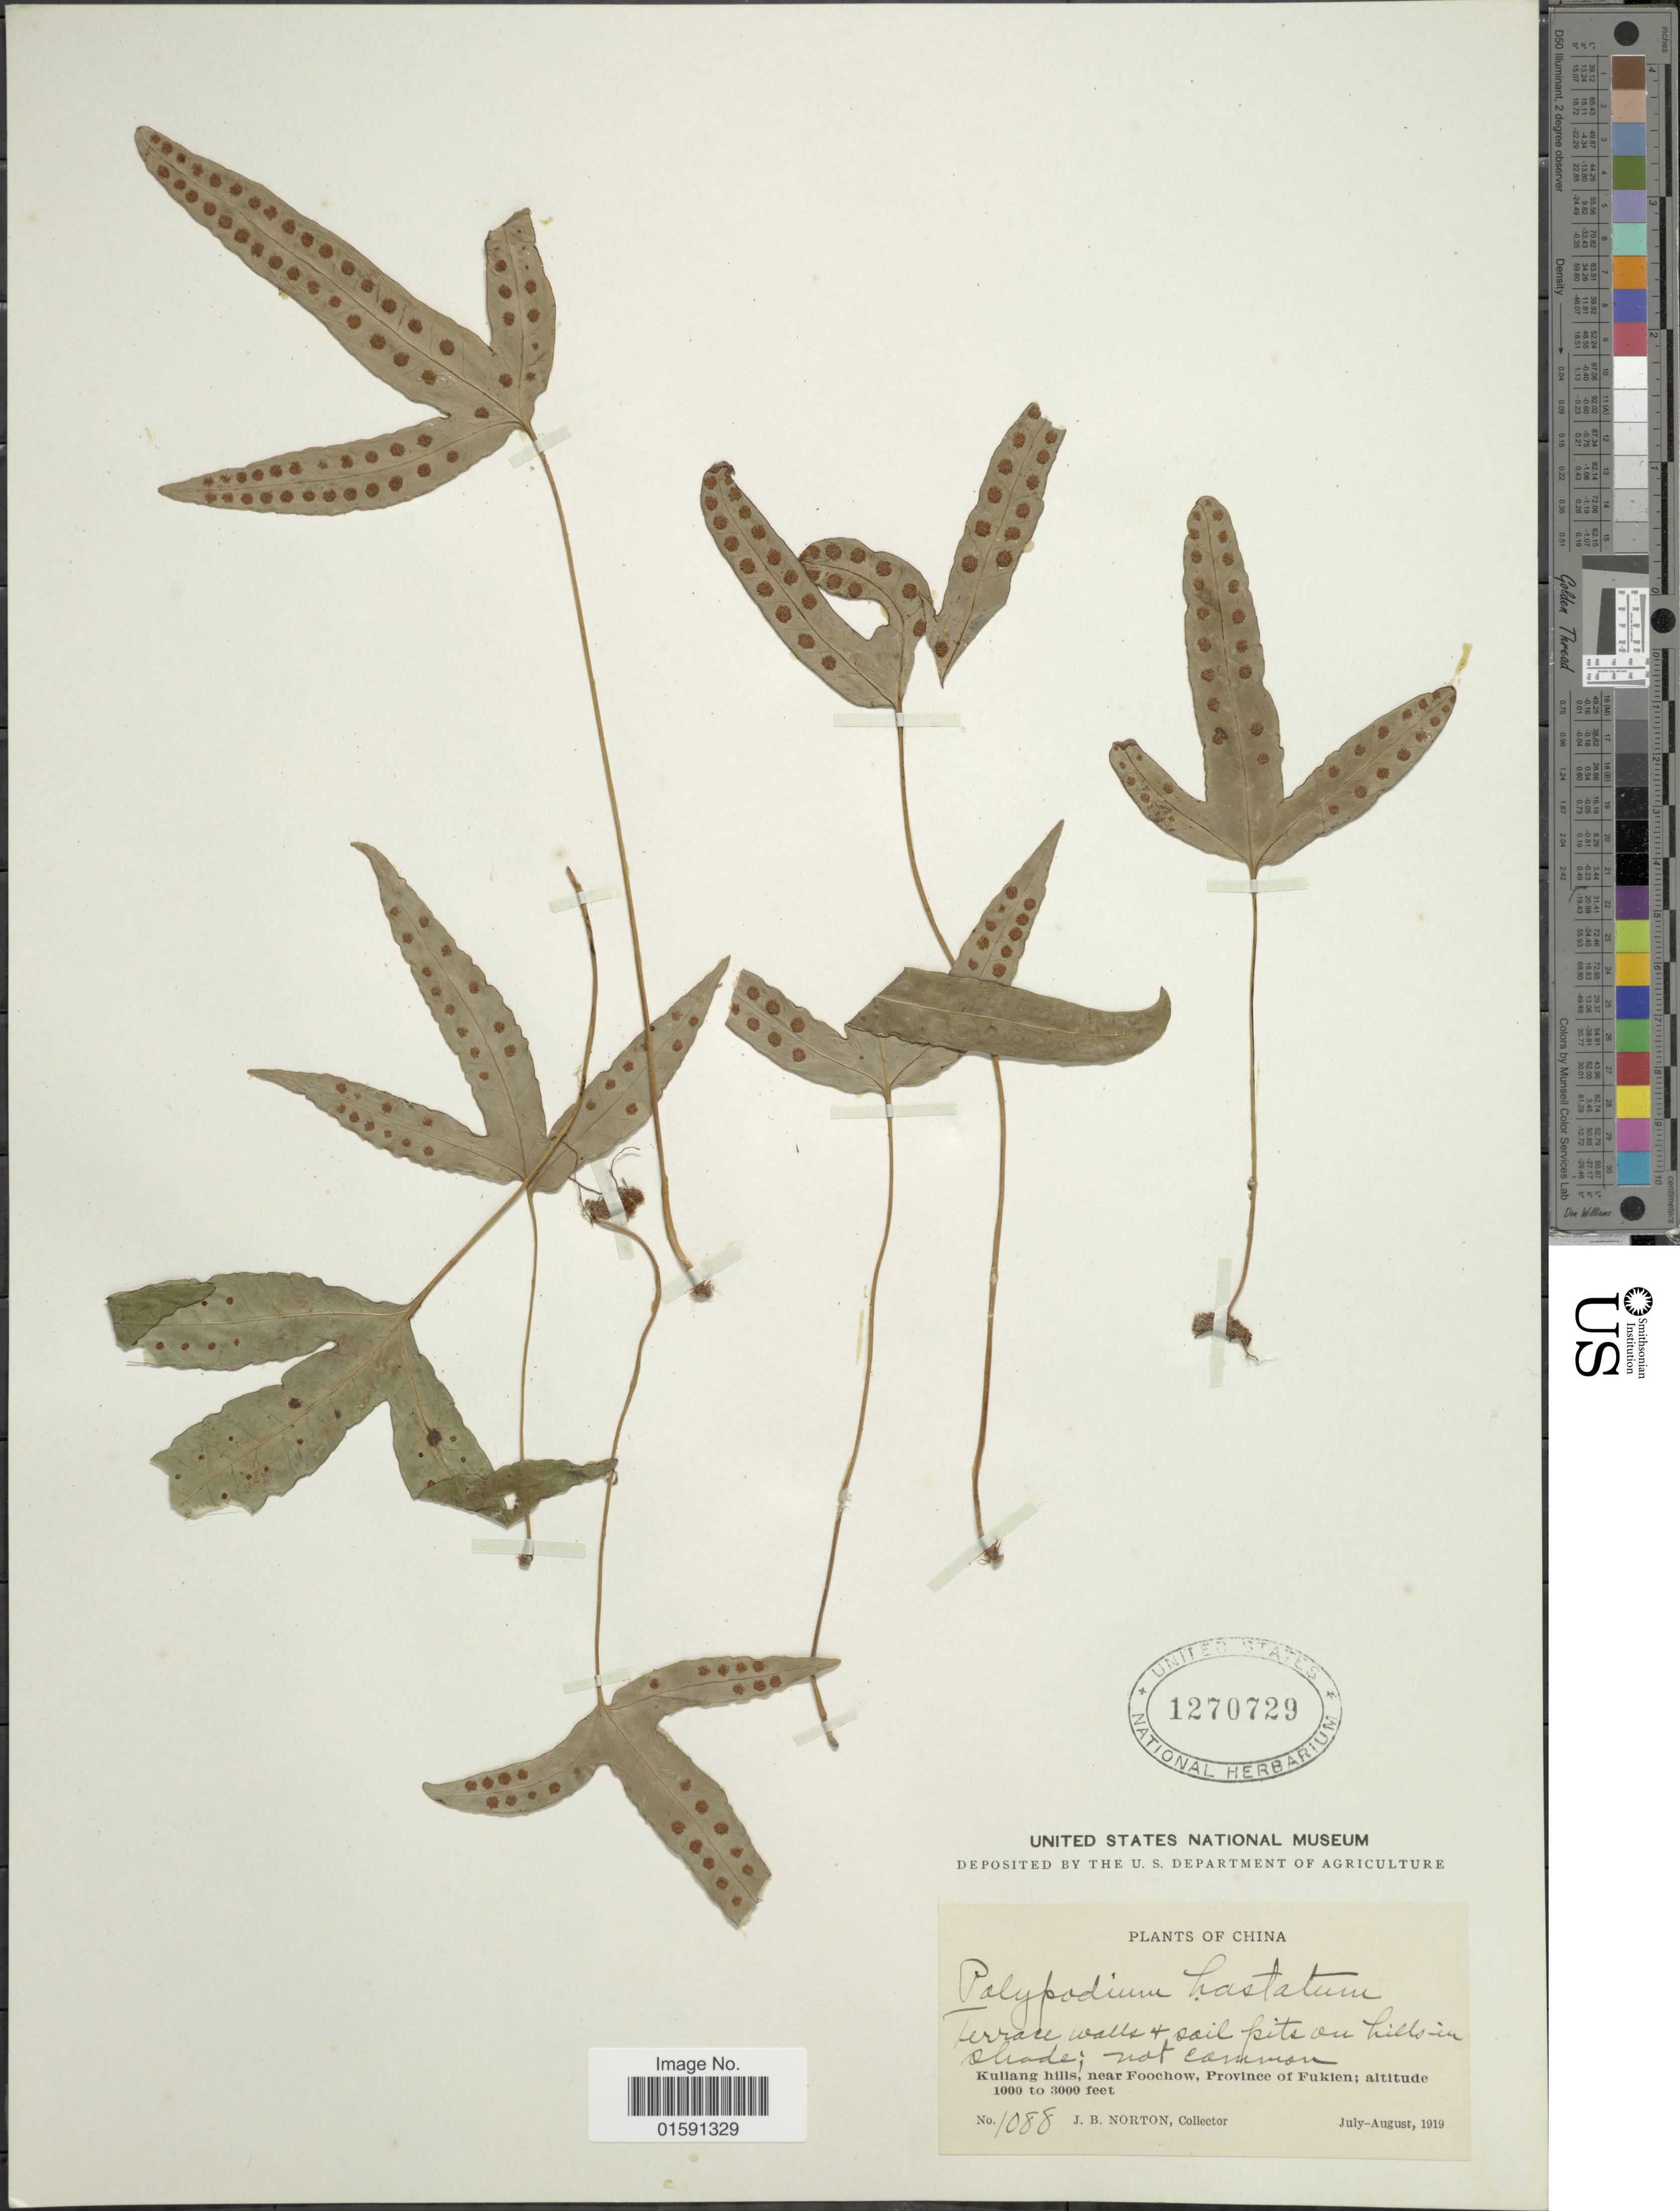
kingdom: Plantae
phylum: Tracheophyta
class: Polypodiopsida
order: Polypodiales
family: Polypodiaceae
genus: Selliguea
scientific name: Selliguea hastata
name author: (Thunb.) Fraser-Jenk.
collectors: J. B. Norton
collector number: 1088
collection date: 1919-07/1919-08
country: China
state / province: Fujian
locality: Kuliang hills, near Foochow, Province of Fukien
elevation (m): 305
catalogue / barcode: US 1270729